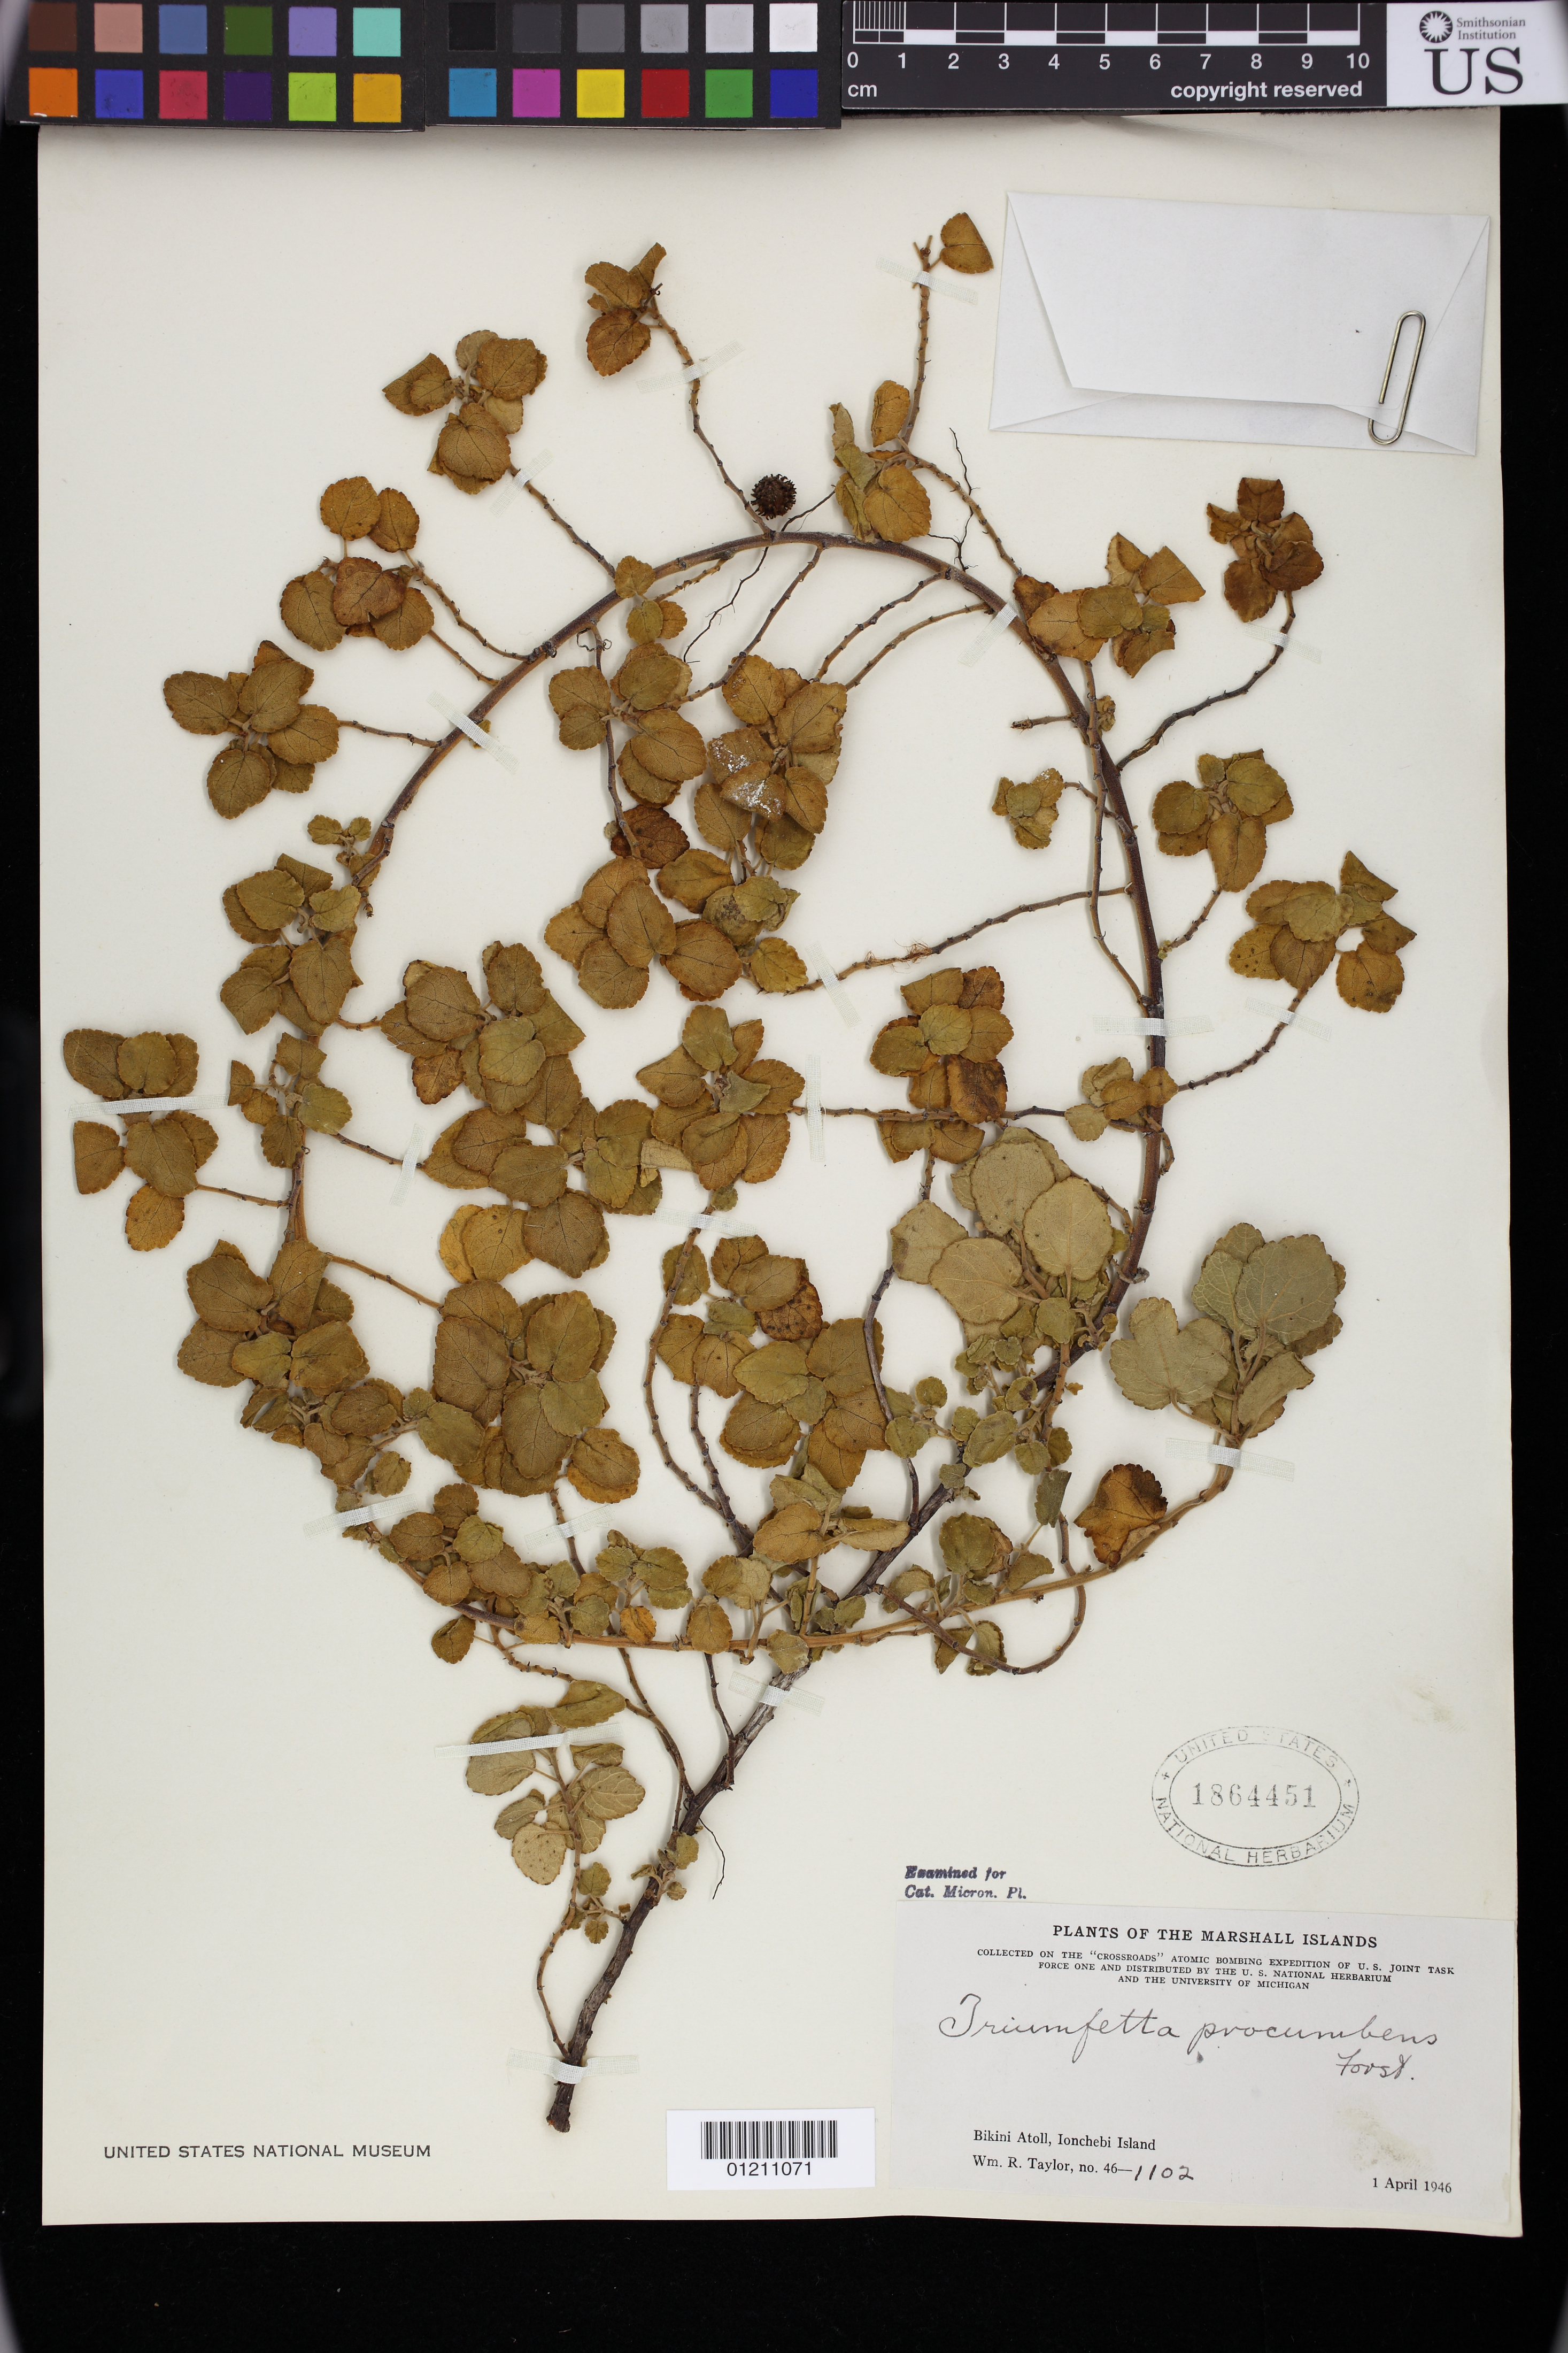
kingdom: Plantae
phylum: Tracheophyta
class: Magnoliopsida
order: Malvales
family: Malvaceae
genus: Triumfetta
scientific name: Triumfetta procumbens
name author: G. Forst.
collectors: W. R. Taylor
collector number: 46-1102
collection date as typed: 04 Jan 1946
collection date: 1946-01-04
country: Marshall Islands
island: Bikini Atoll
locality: Marshall Islands: Bikini Island, Ionchebi Island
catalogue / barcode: US 1864451